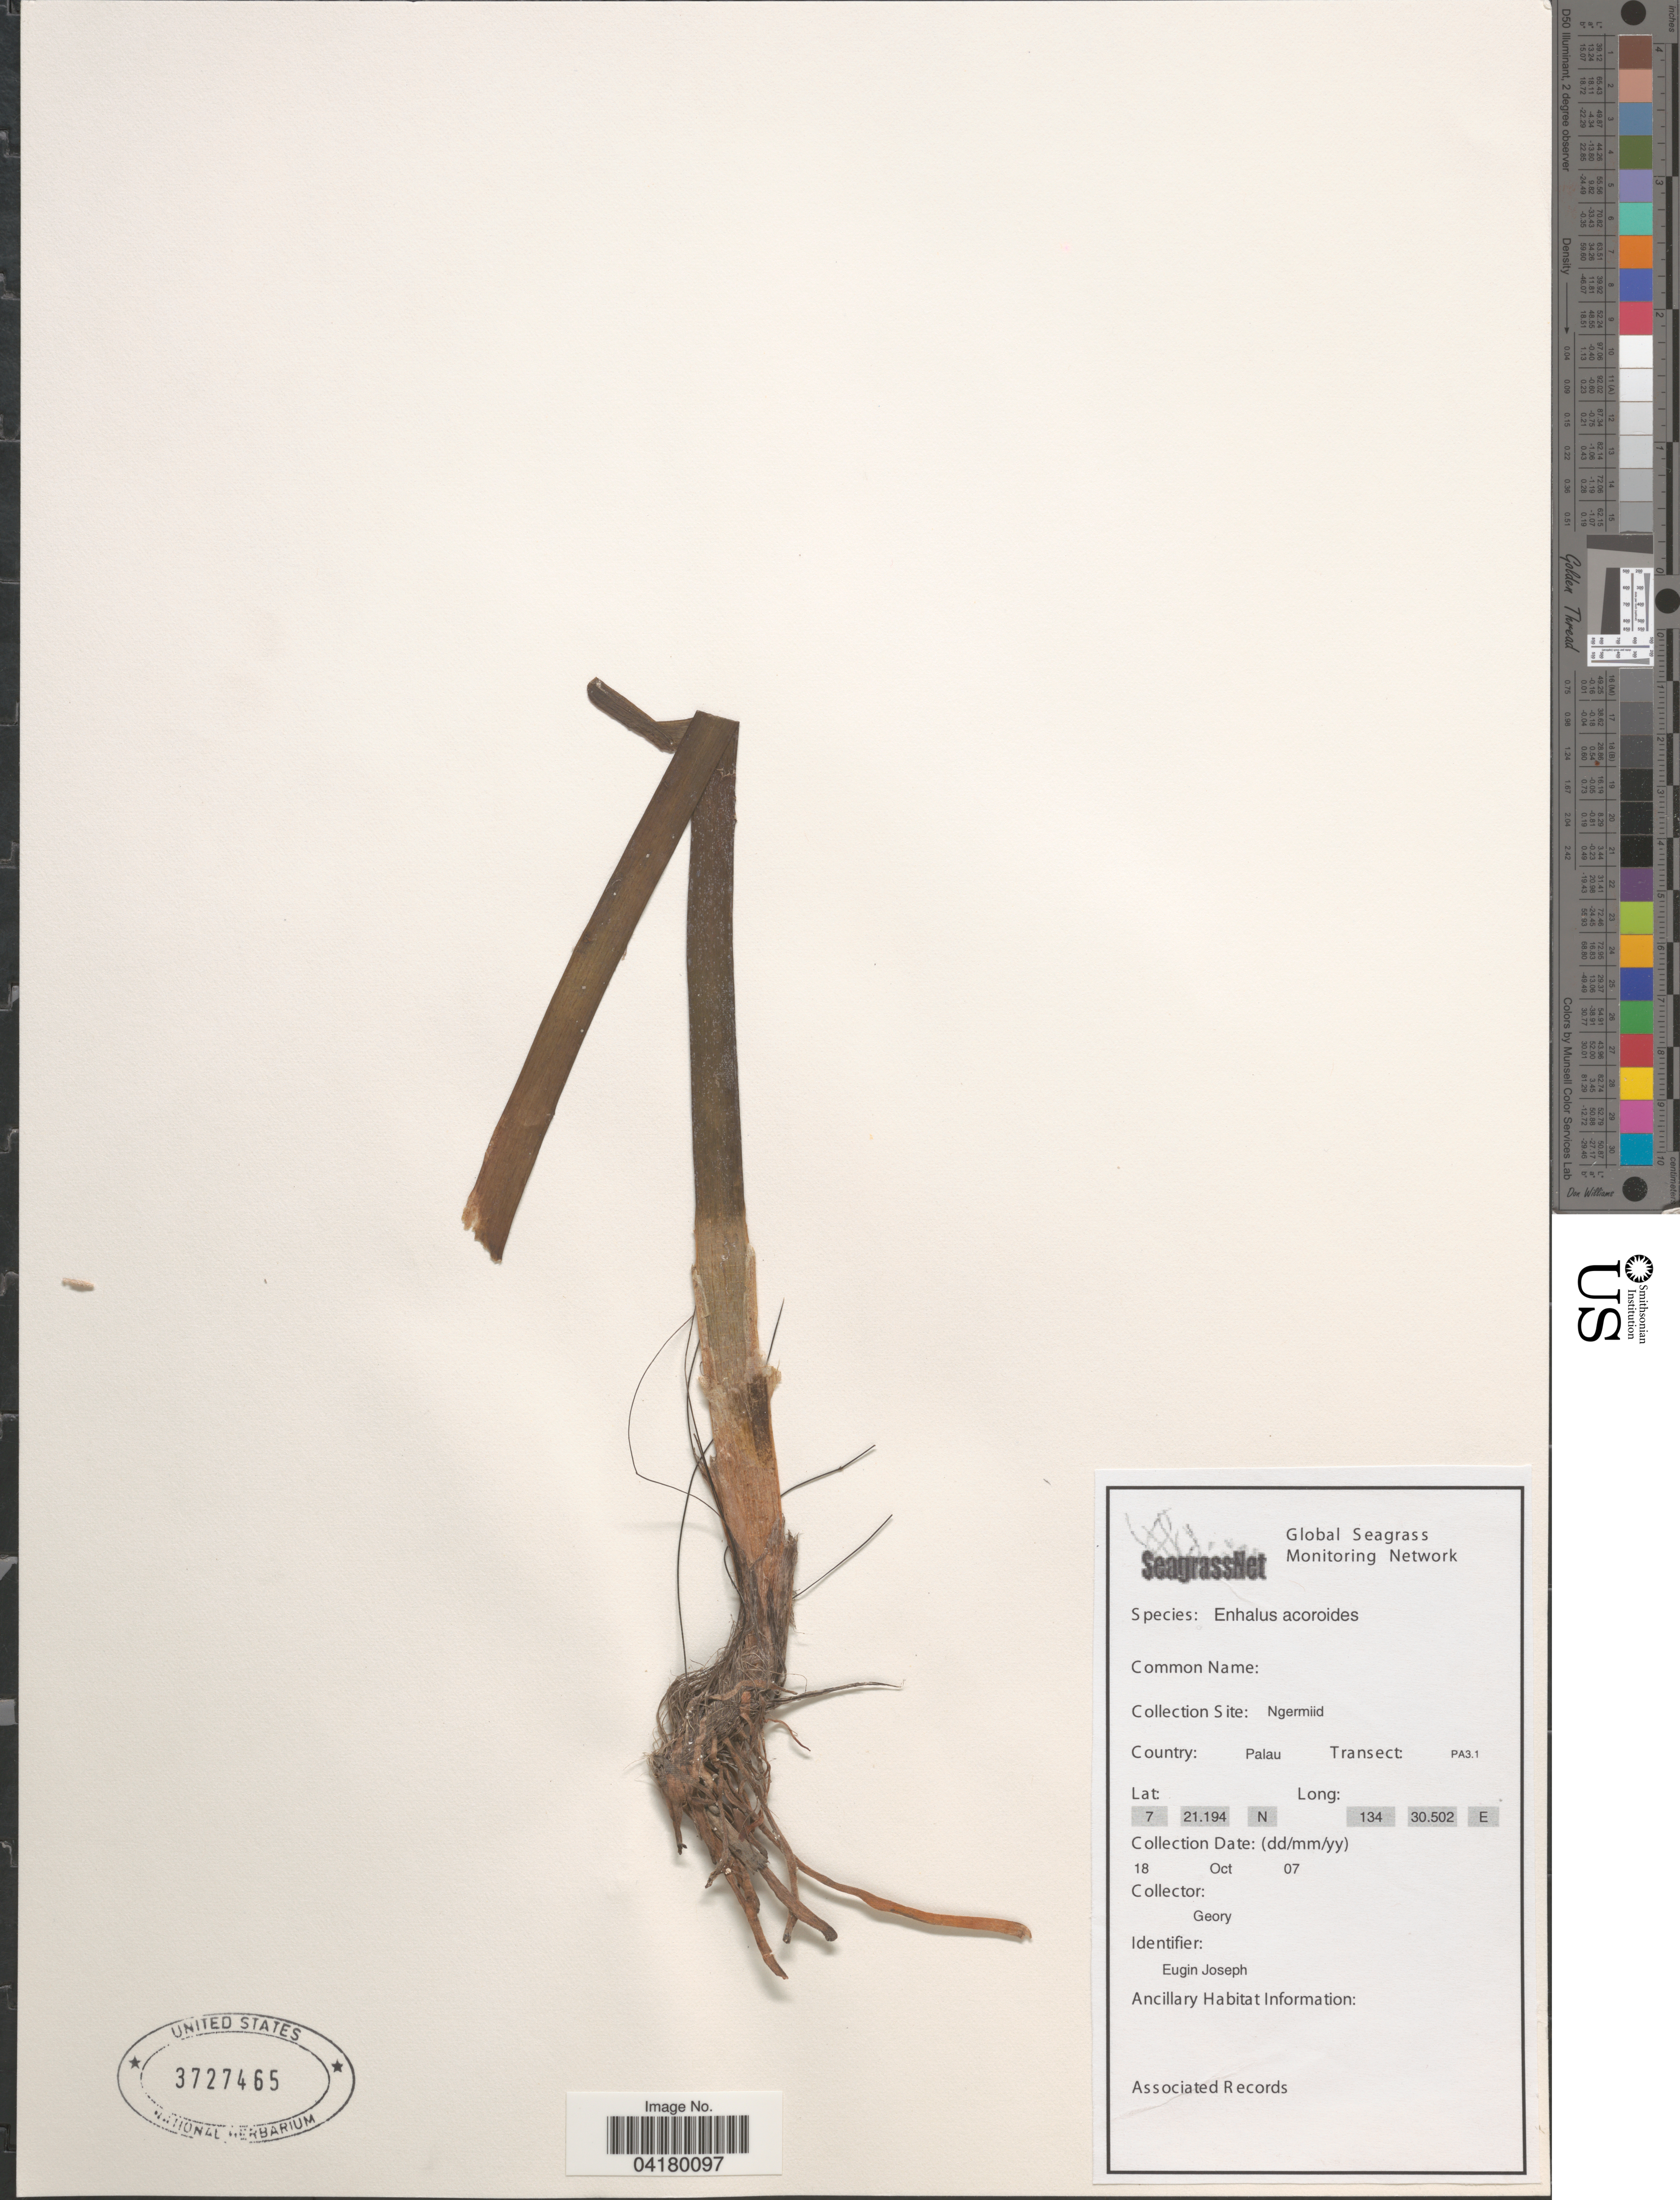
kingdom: Plantae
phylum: Tracheophyta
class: Liliopsida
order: Alismatales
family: Hydrocharitaceae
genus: Enhalus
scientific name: Enhalus acoroides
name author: (L. f.) Royle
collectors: Geor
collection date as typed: Transcribed d/m/y: 18/10/7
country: Palau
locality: Collection Site: Ngermiid. Country: Palau. Transect: PA3.1.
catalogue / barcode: US 3727465